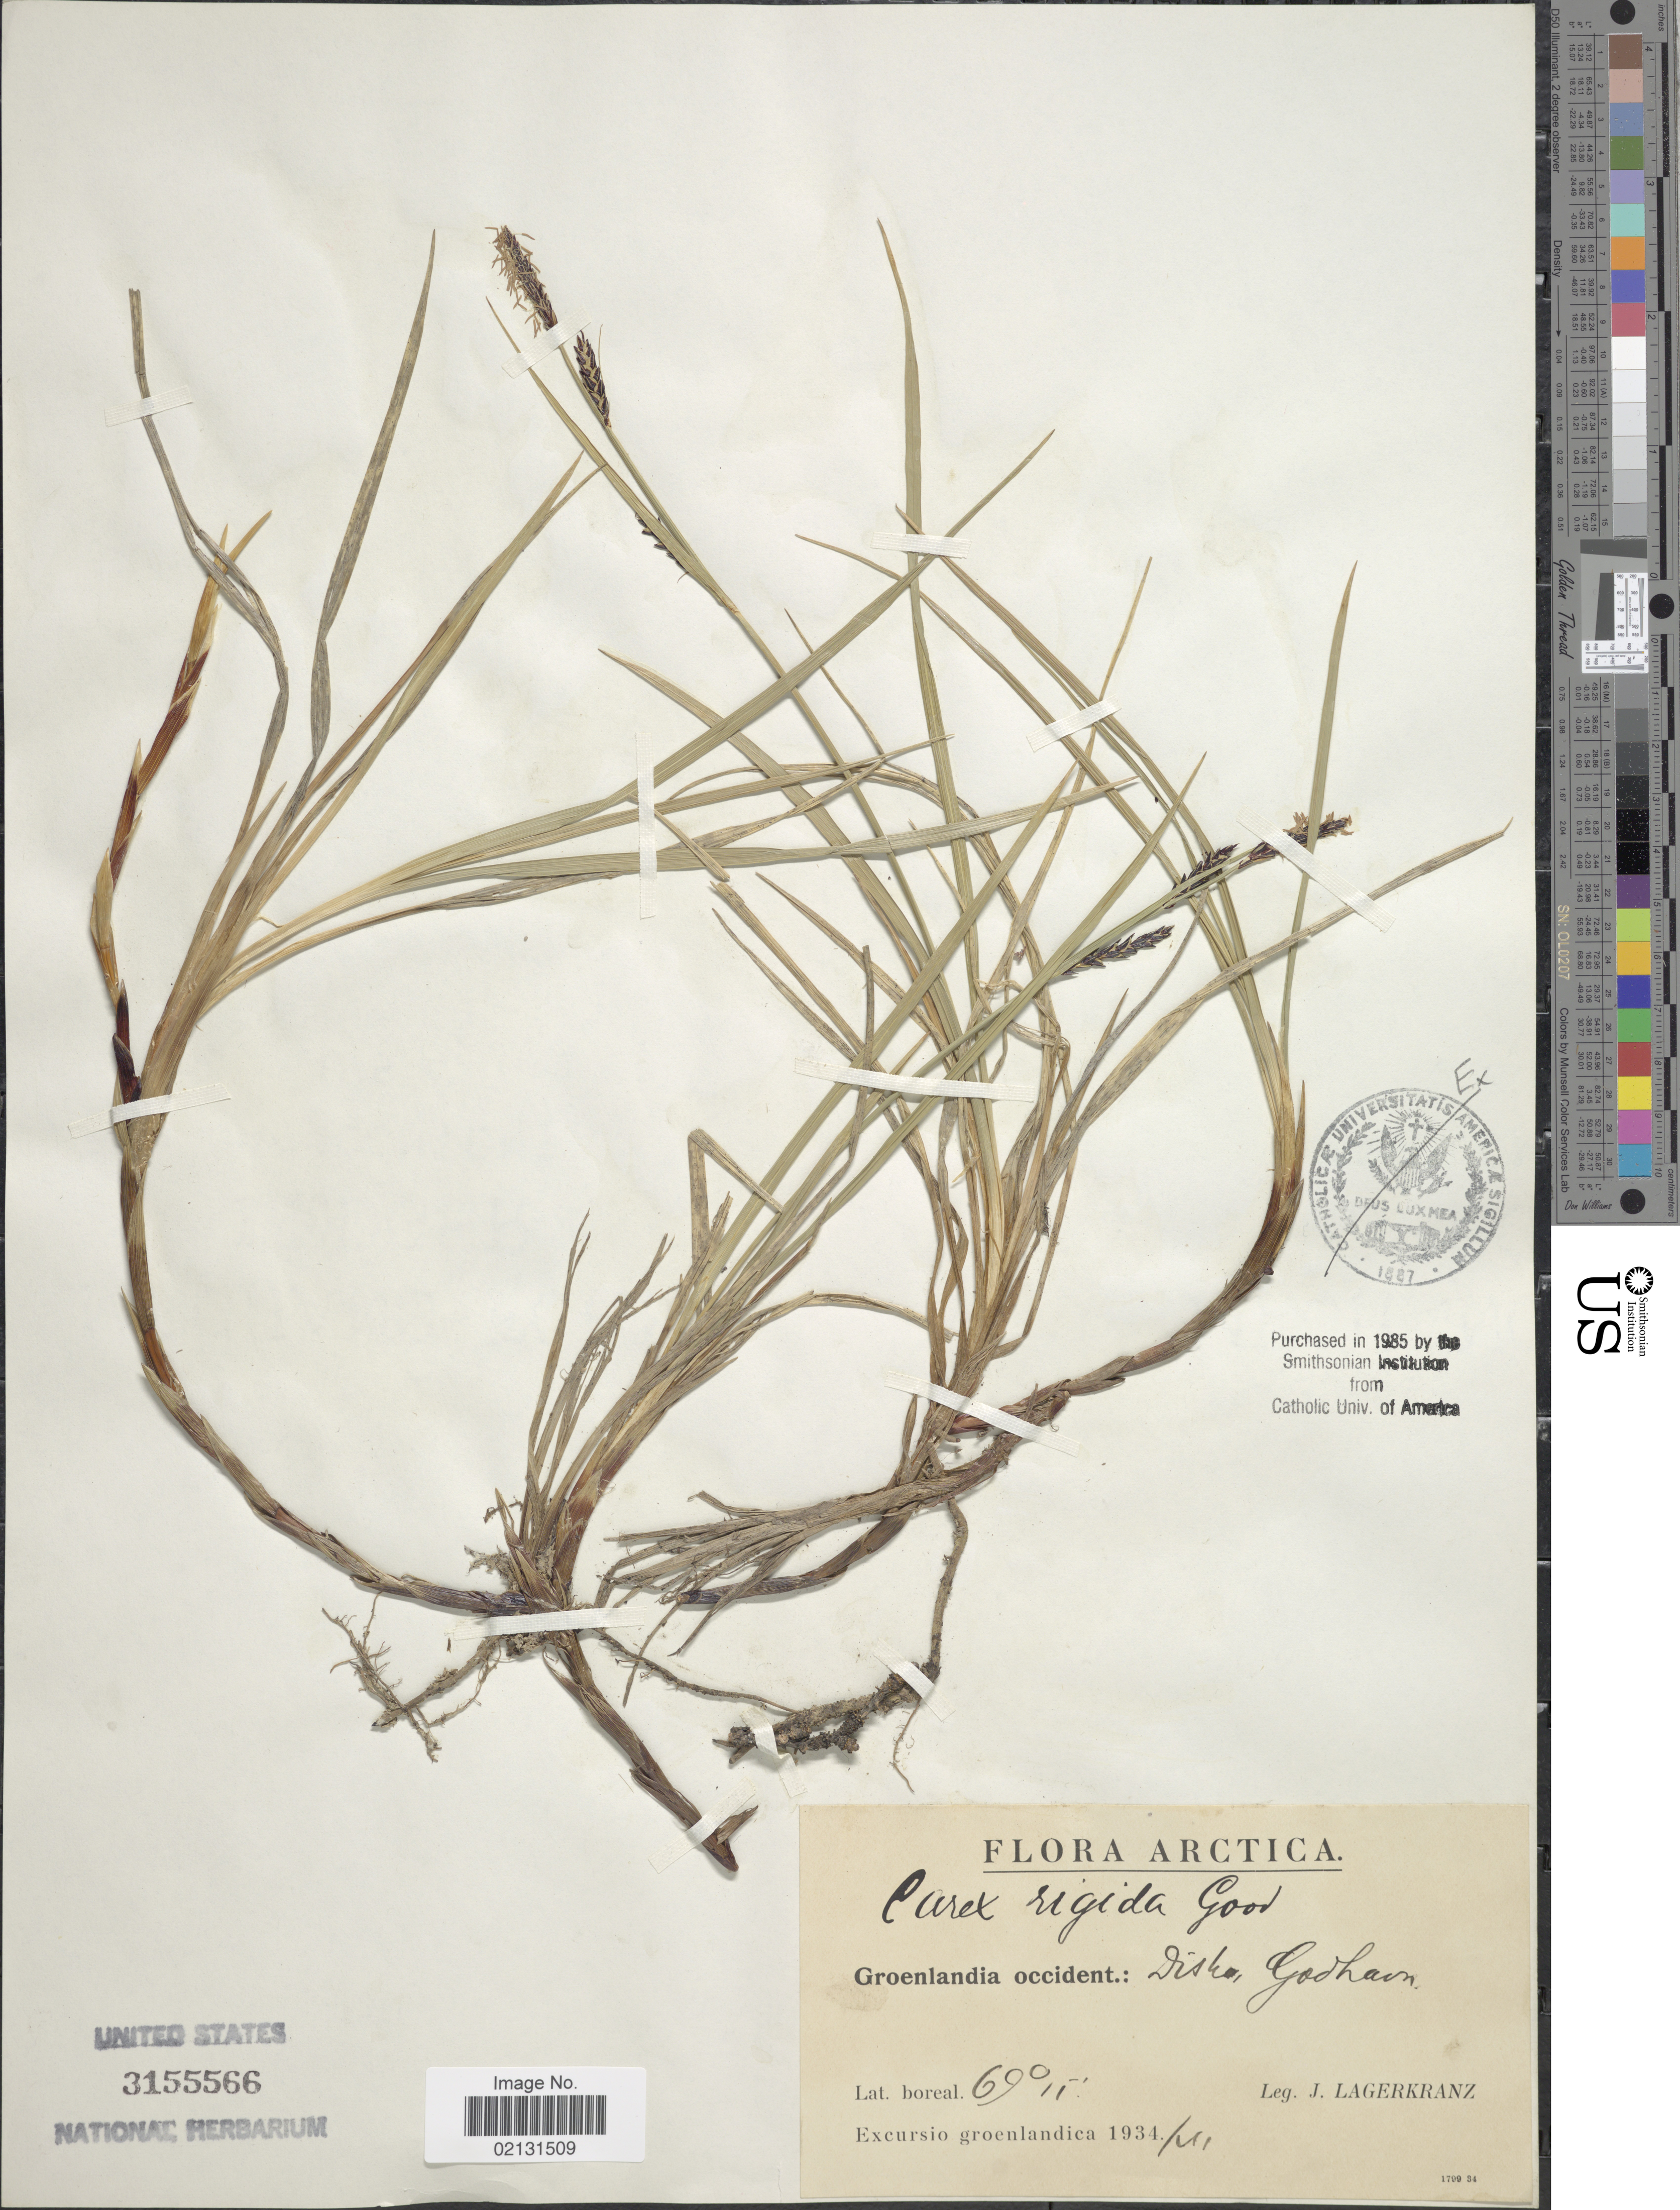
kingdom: Plantae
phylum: Tracheophyta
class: Liliopsida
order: Poales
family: Cyperaceae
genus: Carex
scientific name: Carex bigelowii subsp. bigelowii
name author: Torr. ex Schwein.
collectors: J. Lagerkranz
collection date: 1934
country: Greenland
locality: Groenlandia occident.: Disko, Godhavn, Arctica.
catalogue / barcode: US 3155566